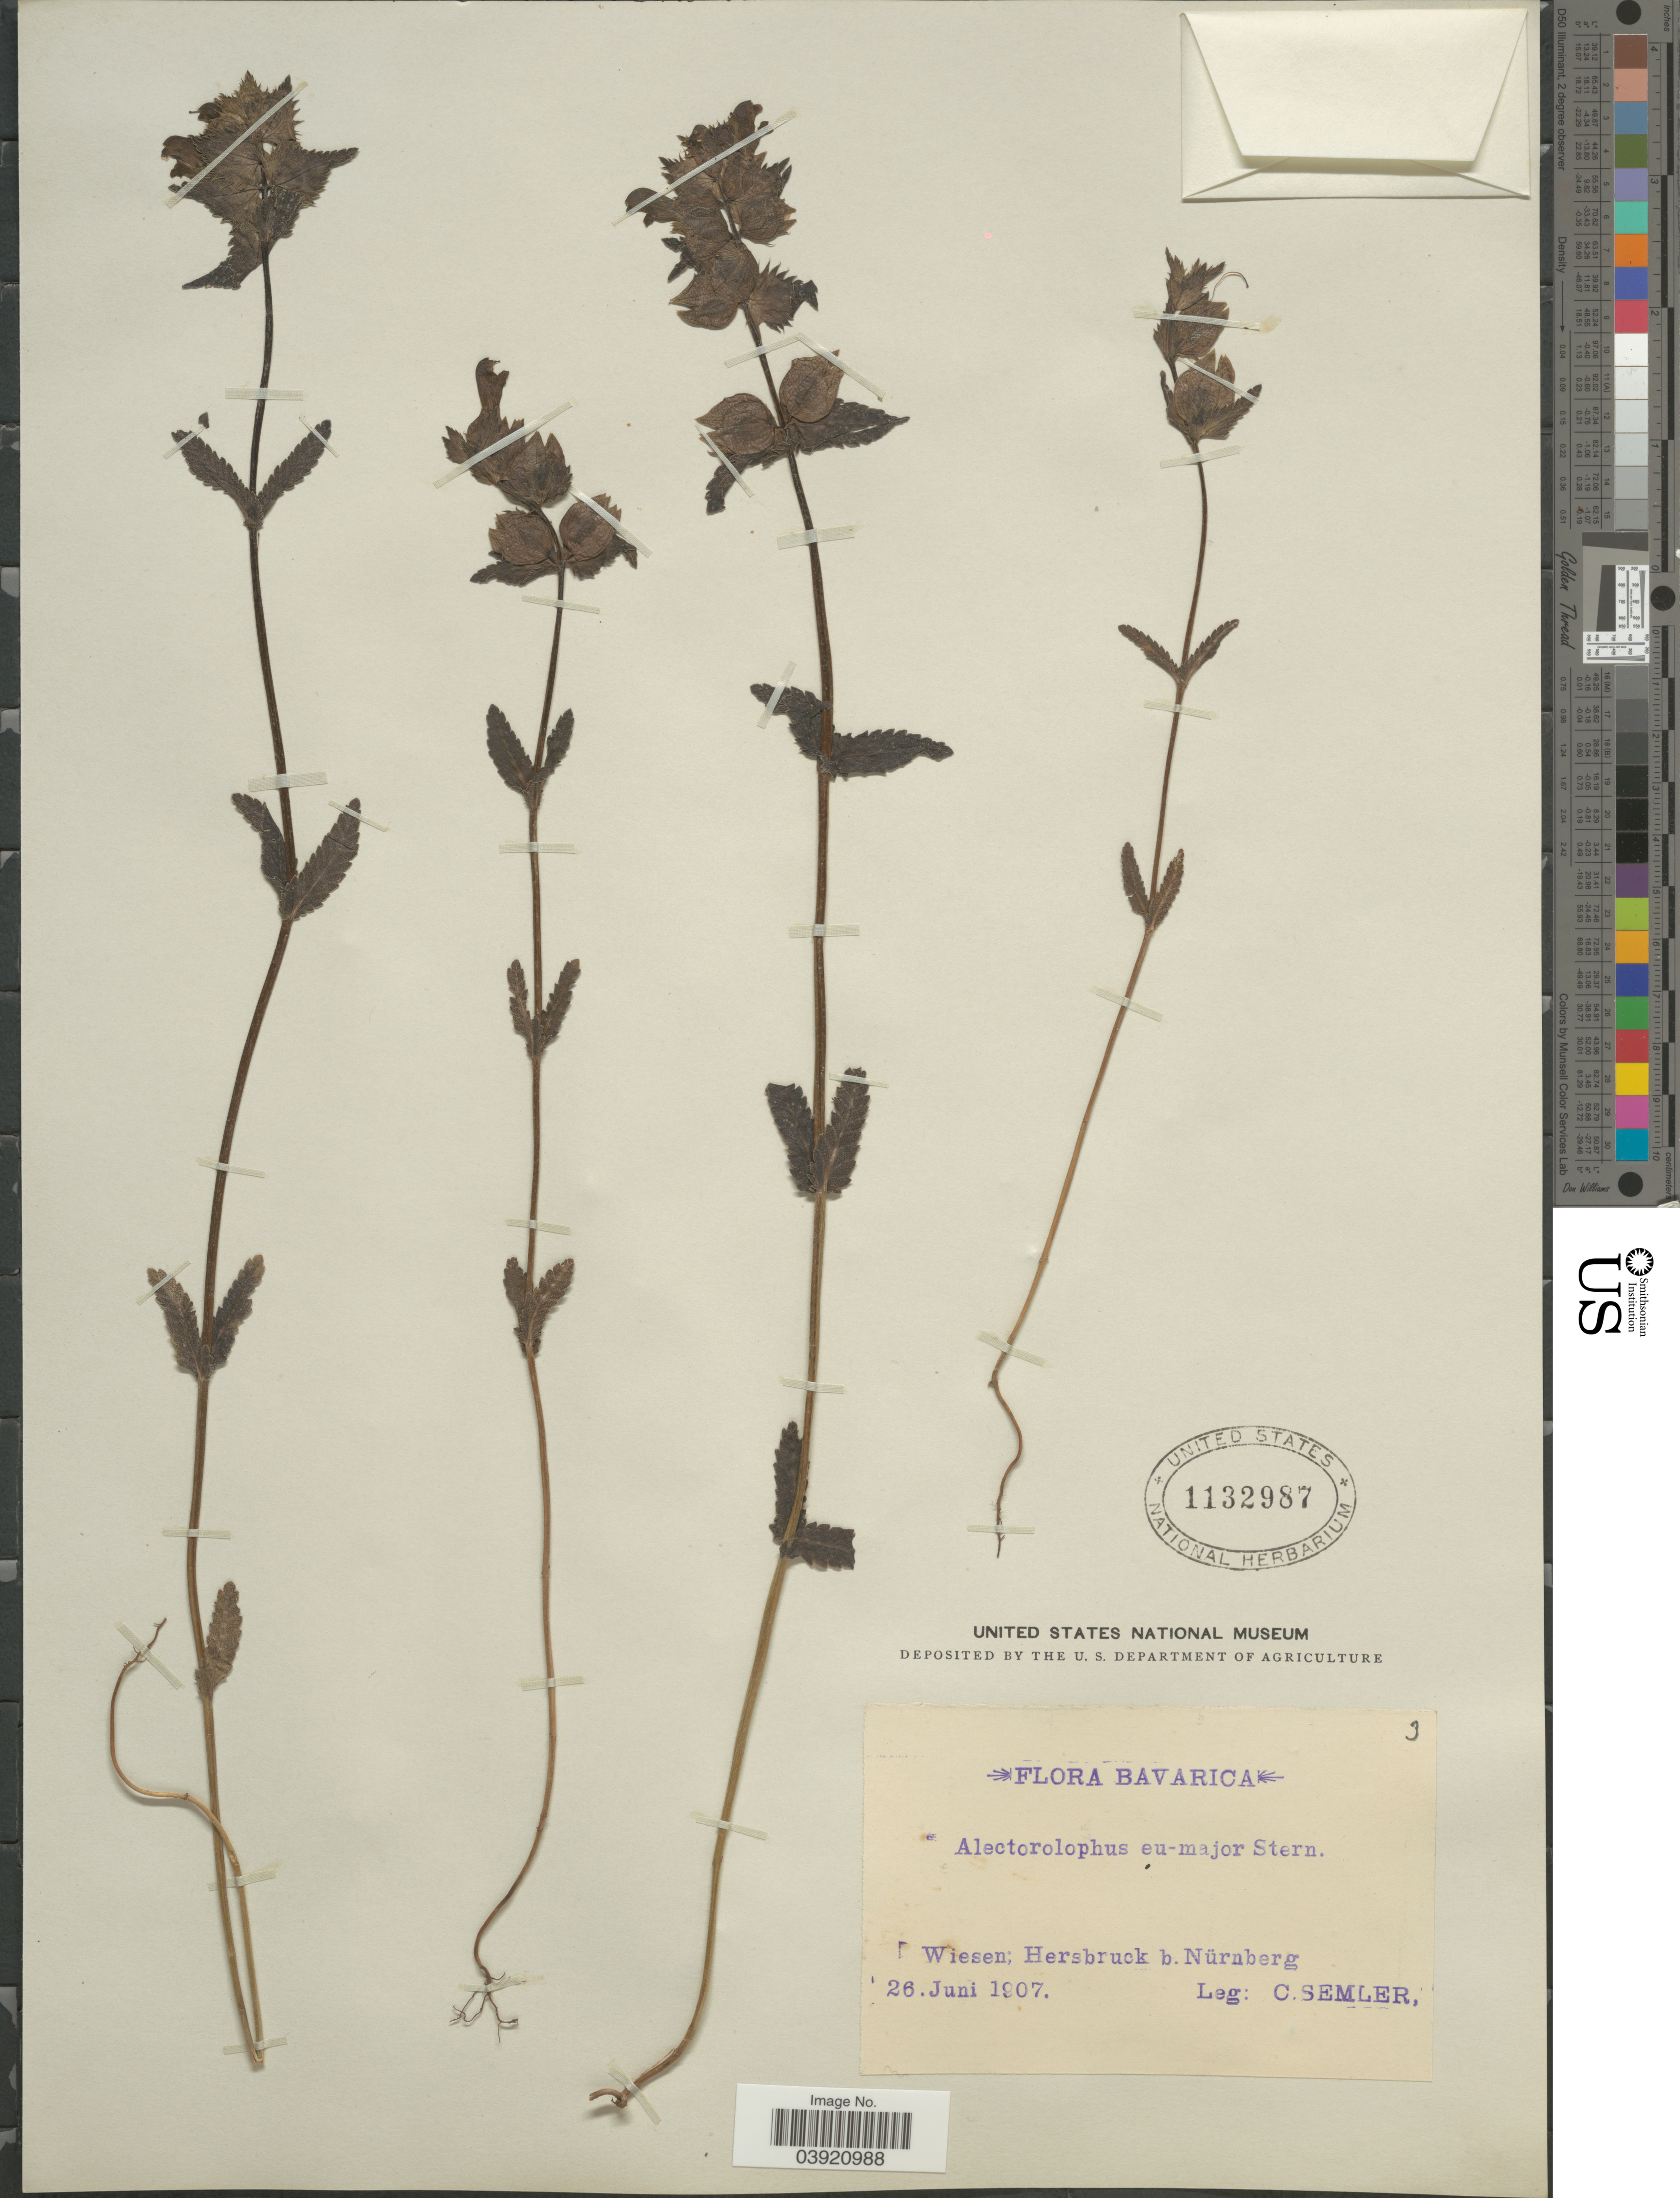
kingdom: Plantae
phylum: Tracheophyta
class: Magnoliopsida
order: Lamiales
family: Orobanchaceae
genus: Rhinanthus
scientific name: Rhinanthus major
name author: L.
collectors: C. Semler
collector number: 3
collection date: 1907-06-26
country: Germany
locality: Bavarica. Wiesen; Hersbruck b. Nürnberg.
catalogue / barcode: US 1132987